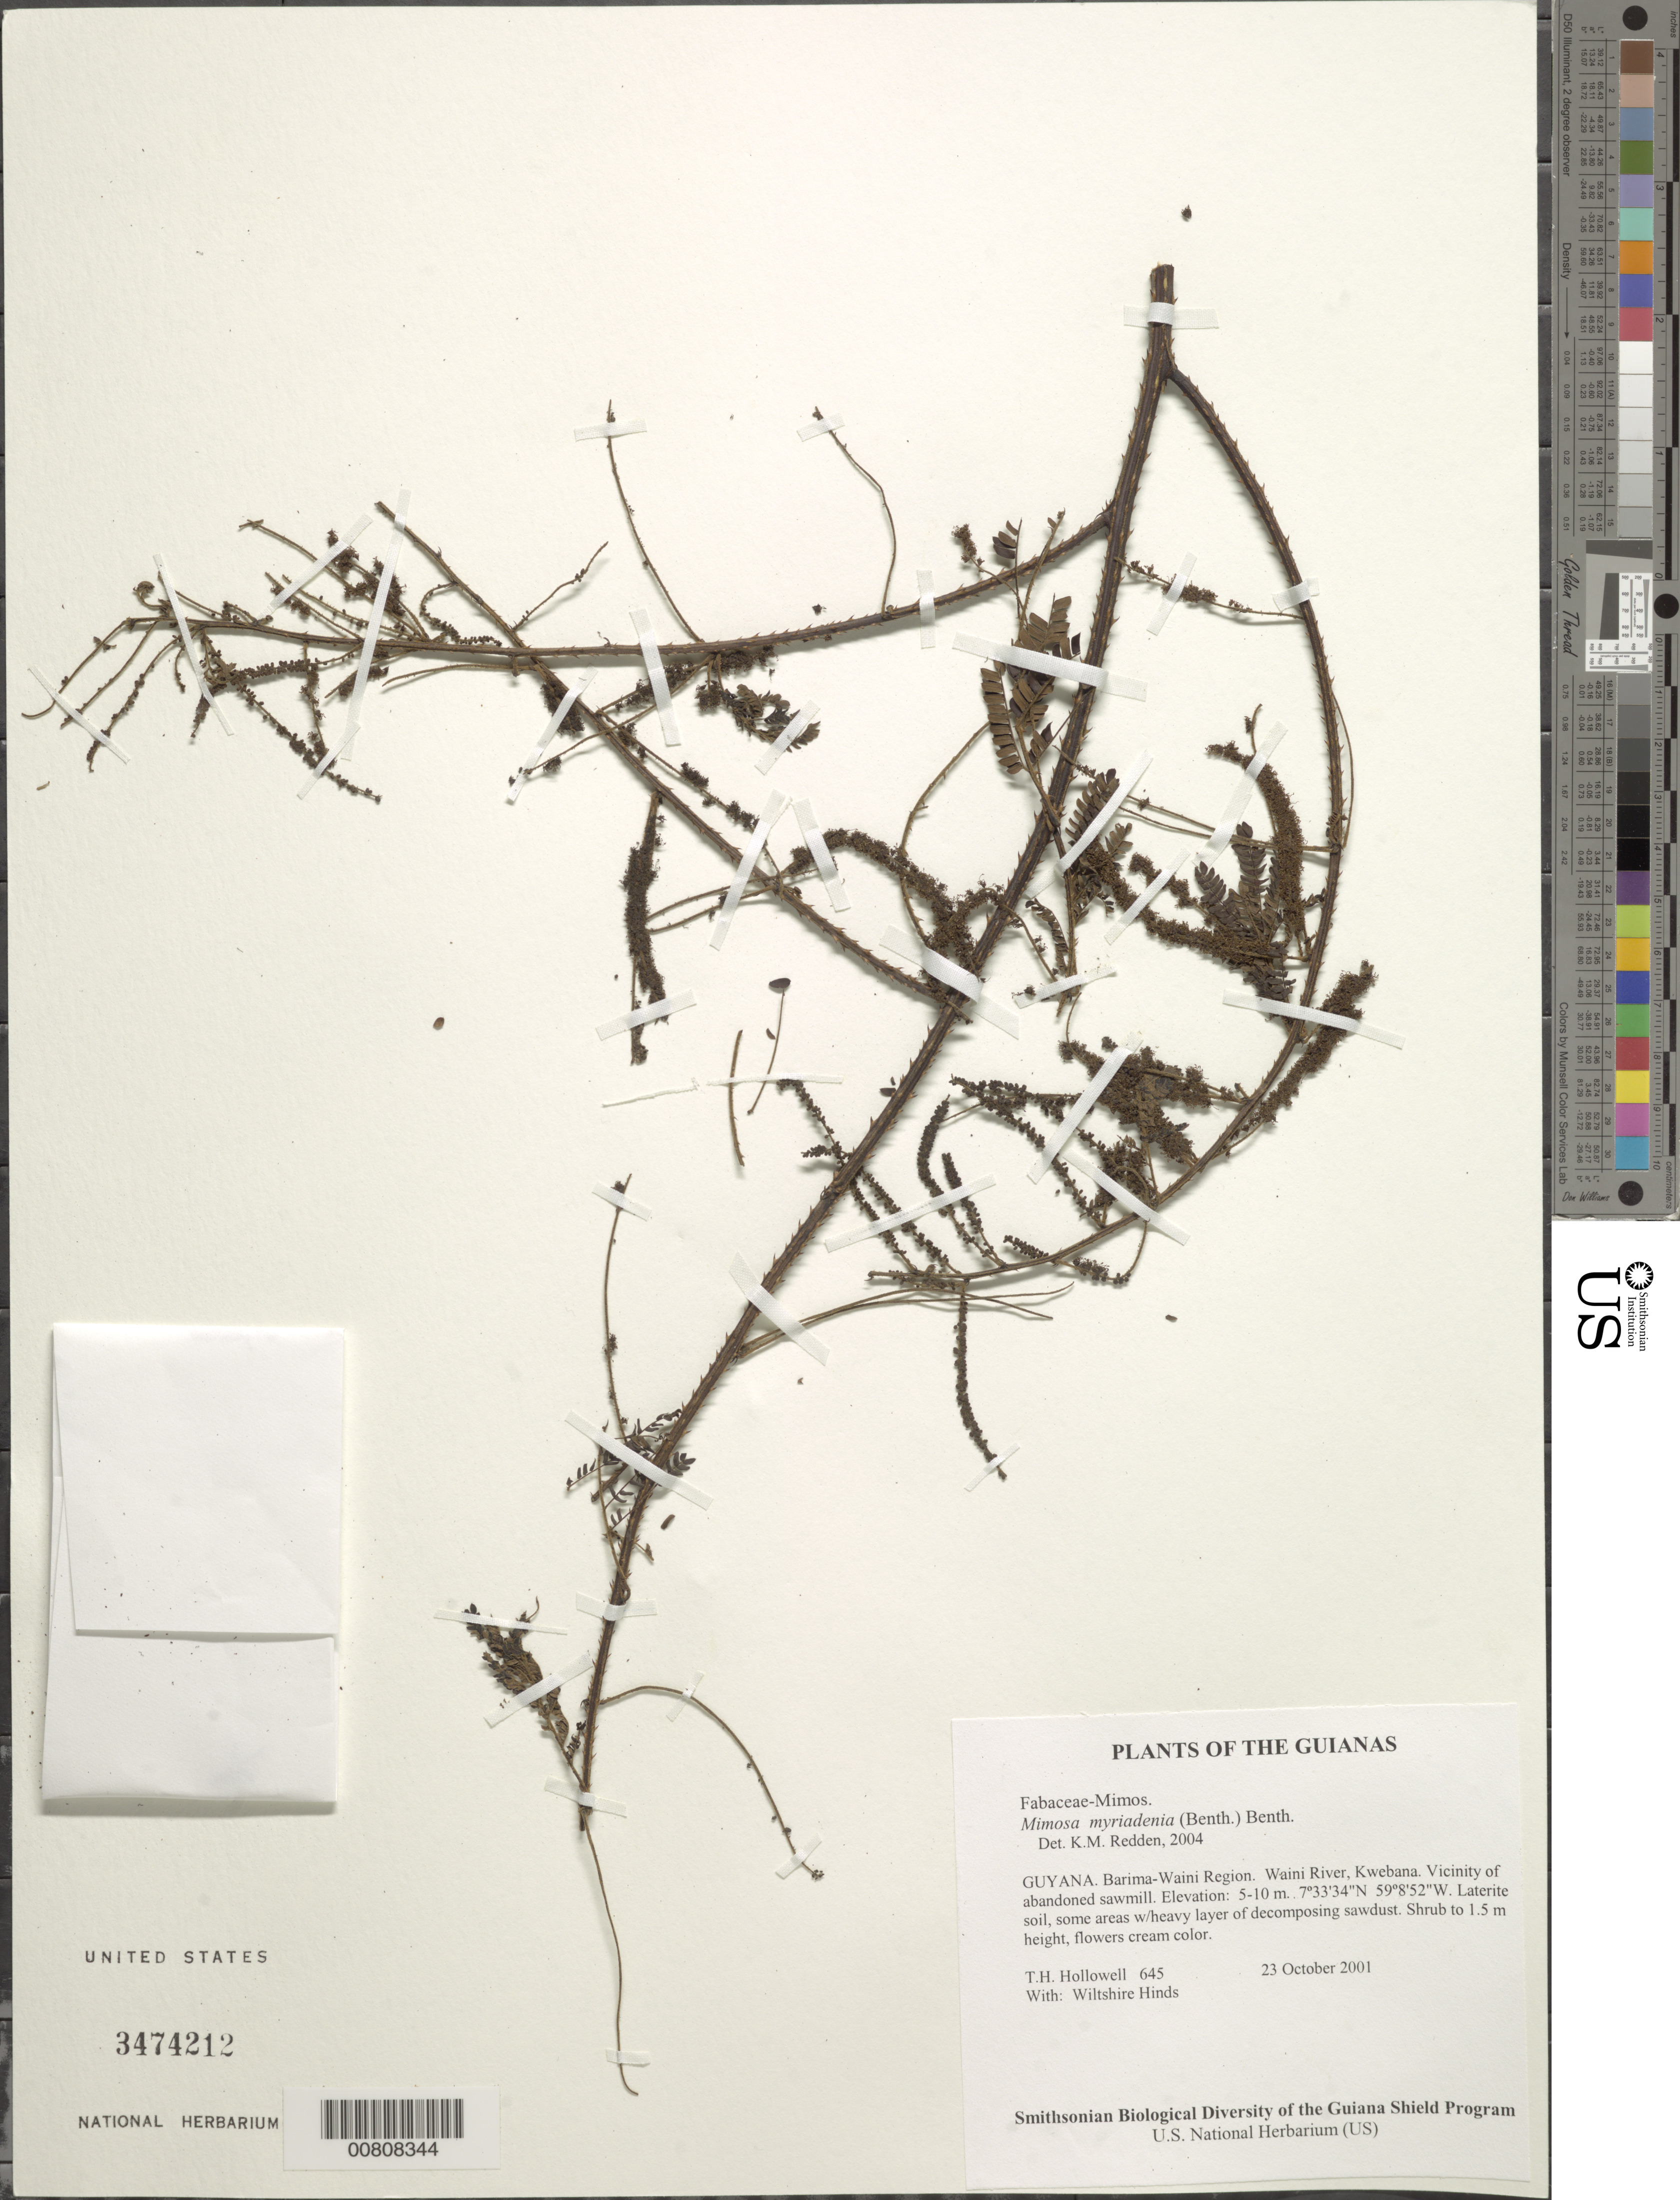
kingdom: Plantae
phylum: Tracheophyta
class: Magnoliopsida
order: Fabales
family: Fabaceae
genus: Mimosa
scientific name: Mimosa myriadenia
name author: Benth.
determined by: Redden, K. M.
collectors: T. Hollowell & W. Hinds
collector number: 645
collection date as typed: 23 October 2001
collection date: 2001-10-23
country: Guyana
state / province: Barima-Waini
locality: Waini River, Kwebana. Vicinity of abandoned sawmill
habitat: Laterite soil, some areas w/heavy layer of decomposing sawdust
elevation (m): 5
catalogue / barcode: US 3474212